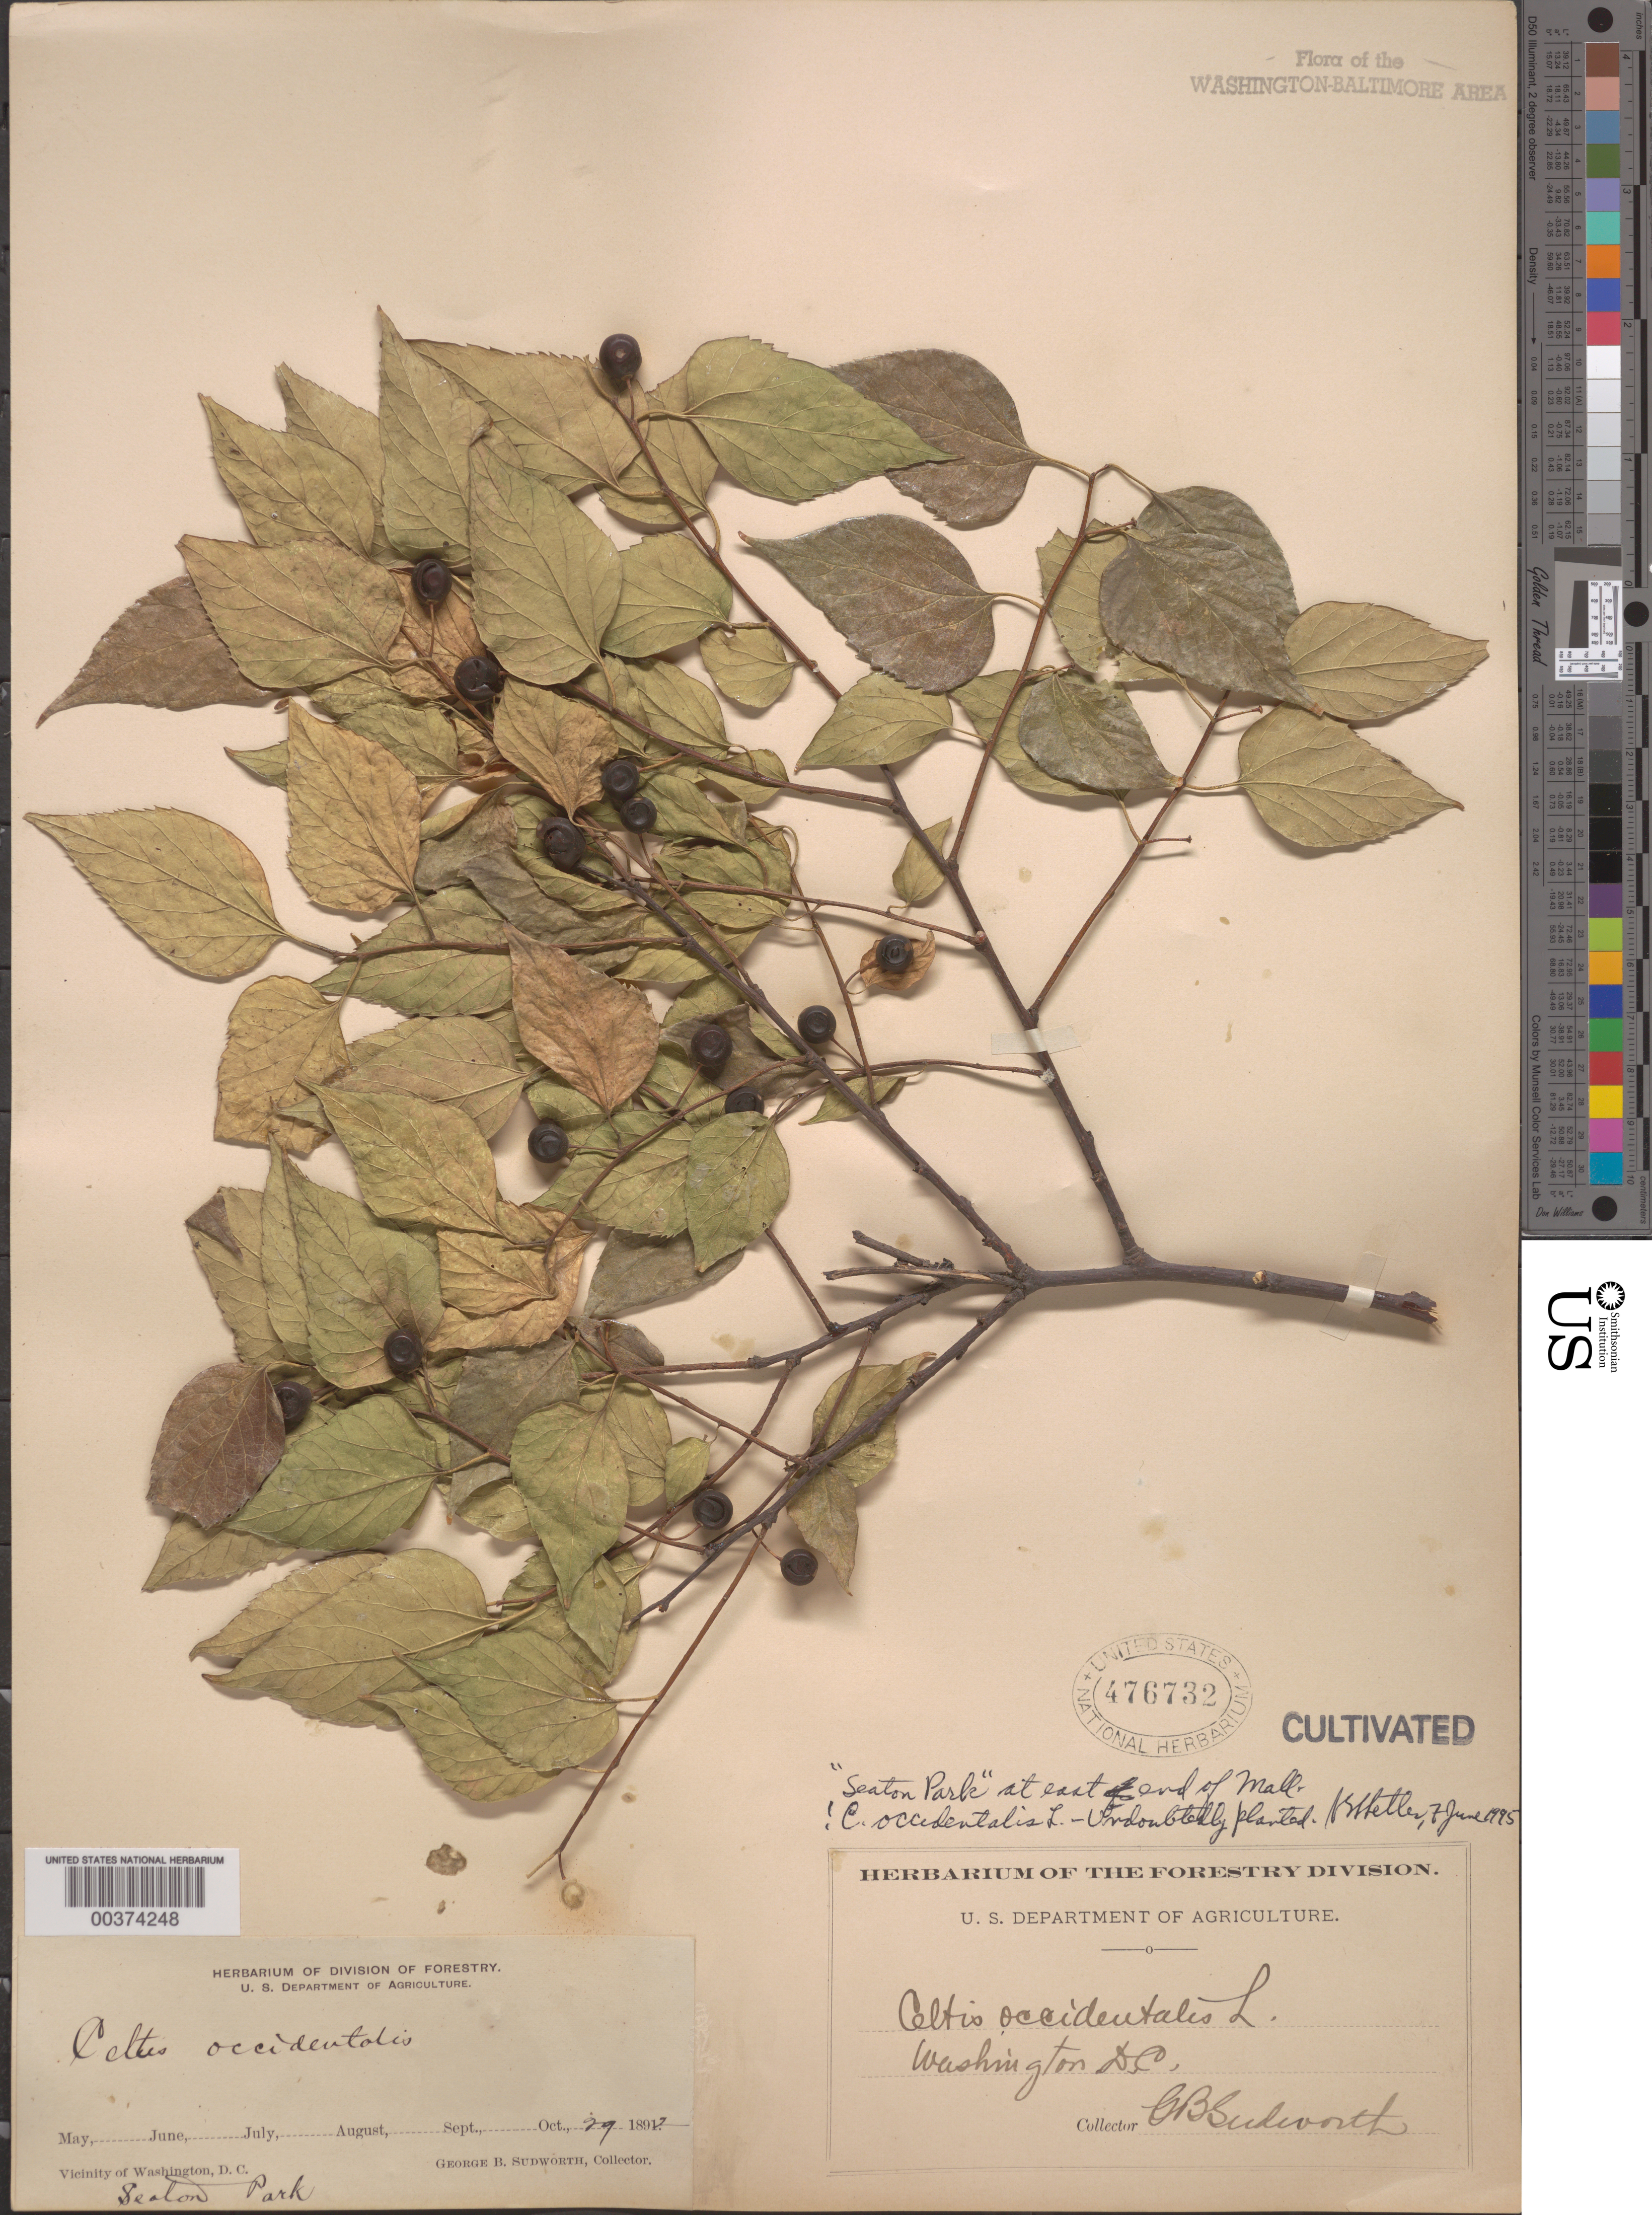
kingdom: Plantae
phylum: Tracheophyta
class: Magnoliopsida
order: Rosales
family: Cannabaceae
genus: Celtis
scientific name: Celtis occidentalis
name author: L.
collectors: G. B. Sudworth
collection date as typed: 29 Oct 1892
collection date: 1892-10-29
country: United States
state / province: District of Columbia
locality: Seaton Park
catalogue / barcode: US 476732